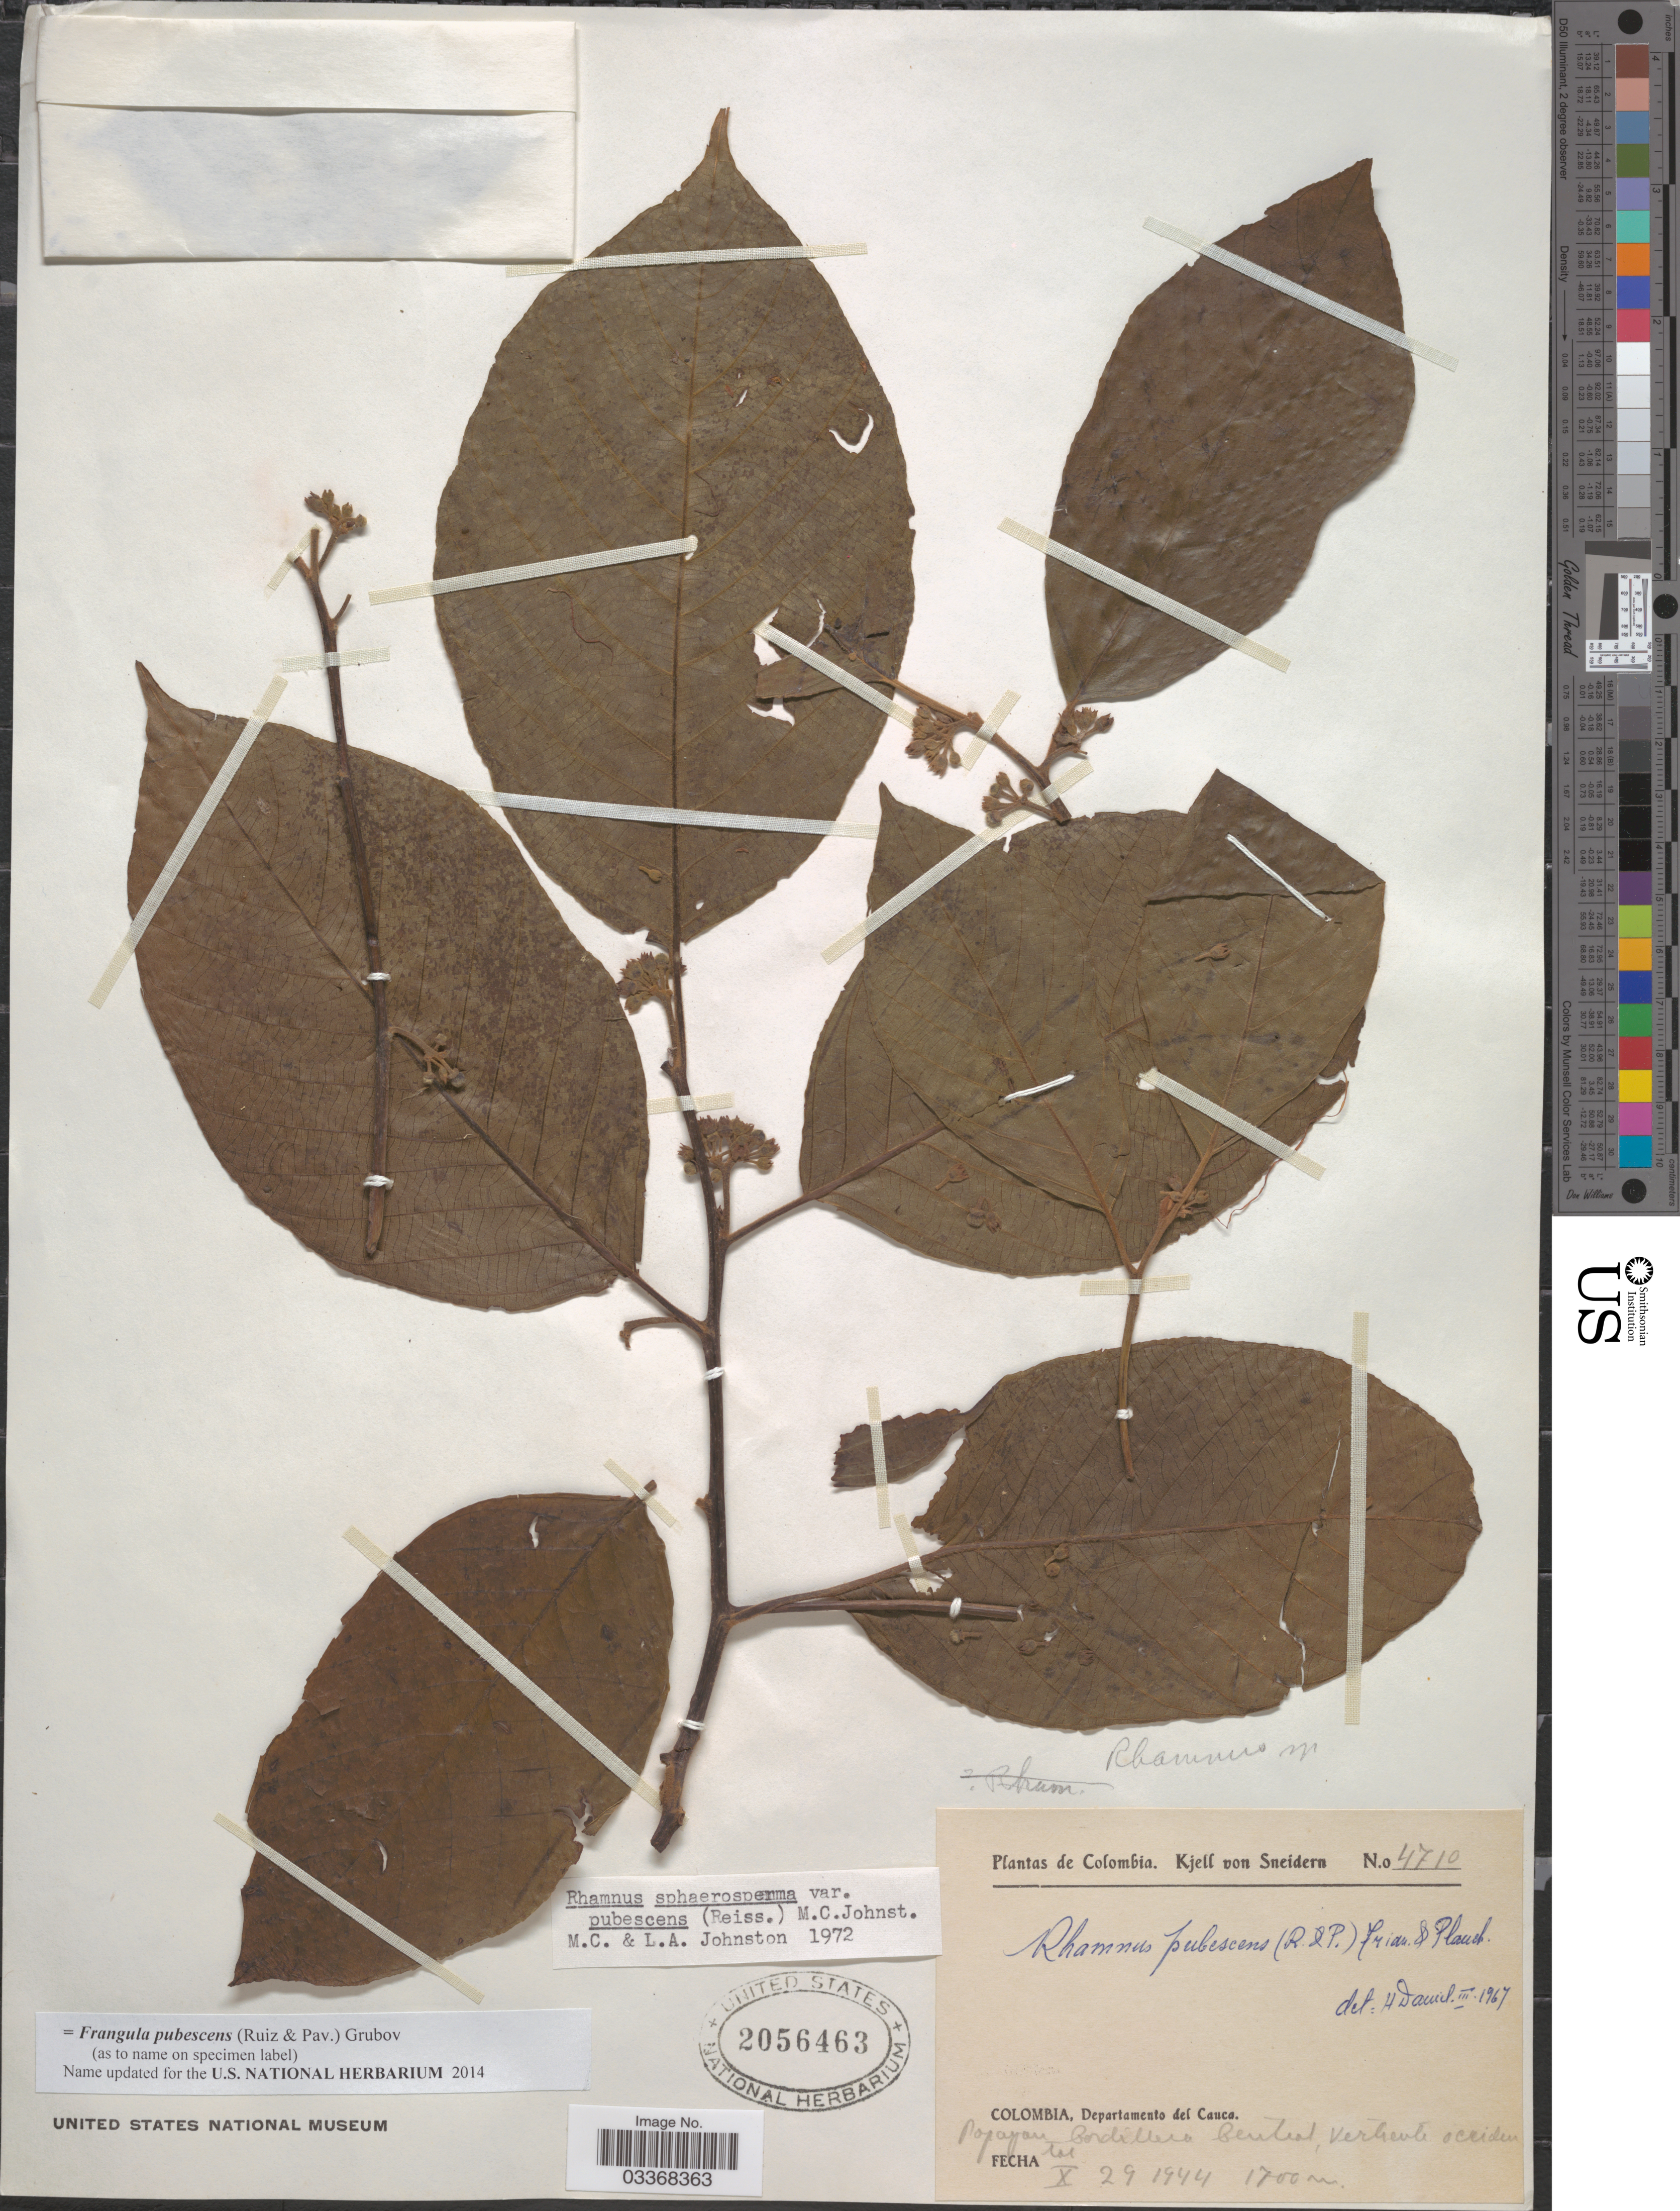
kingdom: Plantae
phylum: Tracheophyta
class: Magnoliopsida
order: Rosales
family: Rhamnaceae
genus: Frangula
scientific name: Frangula pubescens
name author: (Ruiz & Pav.) Grubov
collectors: K. von Sneidern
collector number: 4710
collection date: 1944-10-29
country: Colombia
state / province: Cauca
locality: Departamento del Cauca. Popayan Cordillera Central, vertiente occidental.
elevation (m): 1700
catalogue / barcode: US 2056463